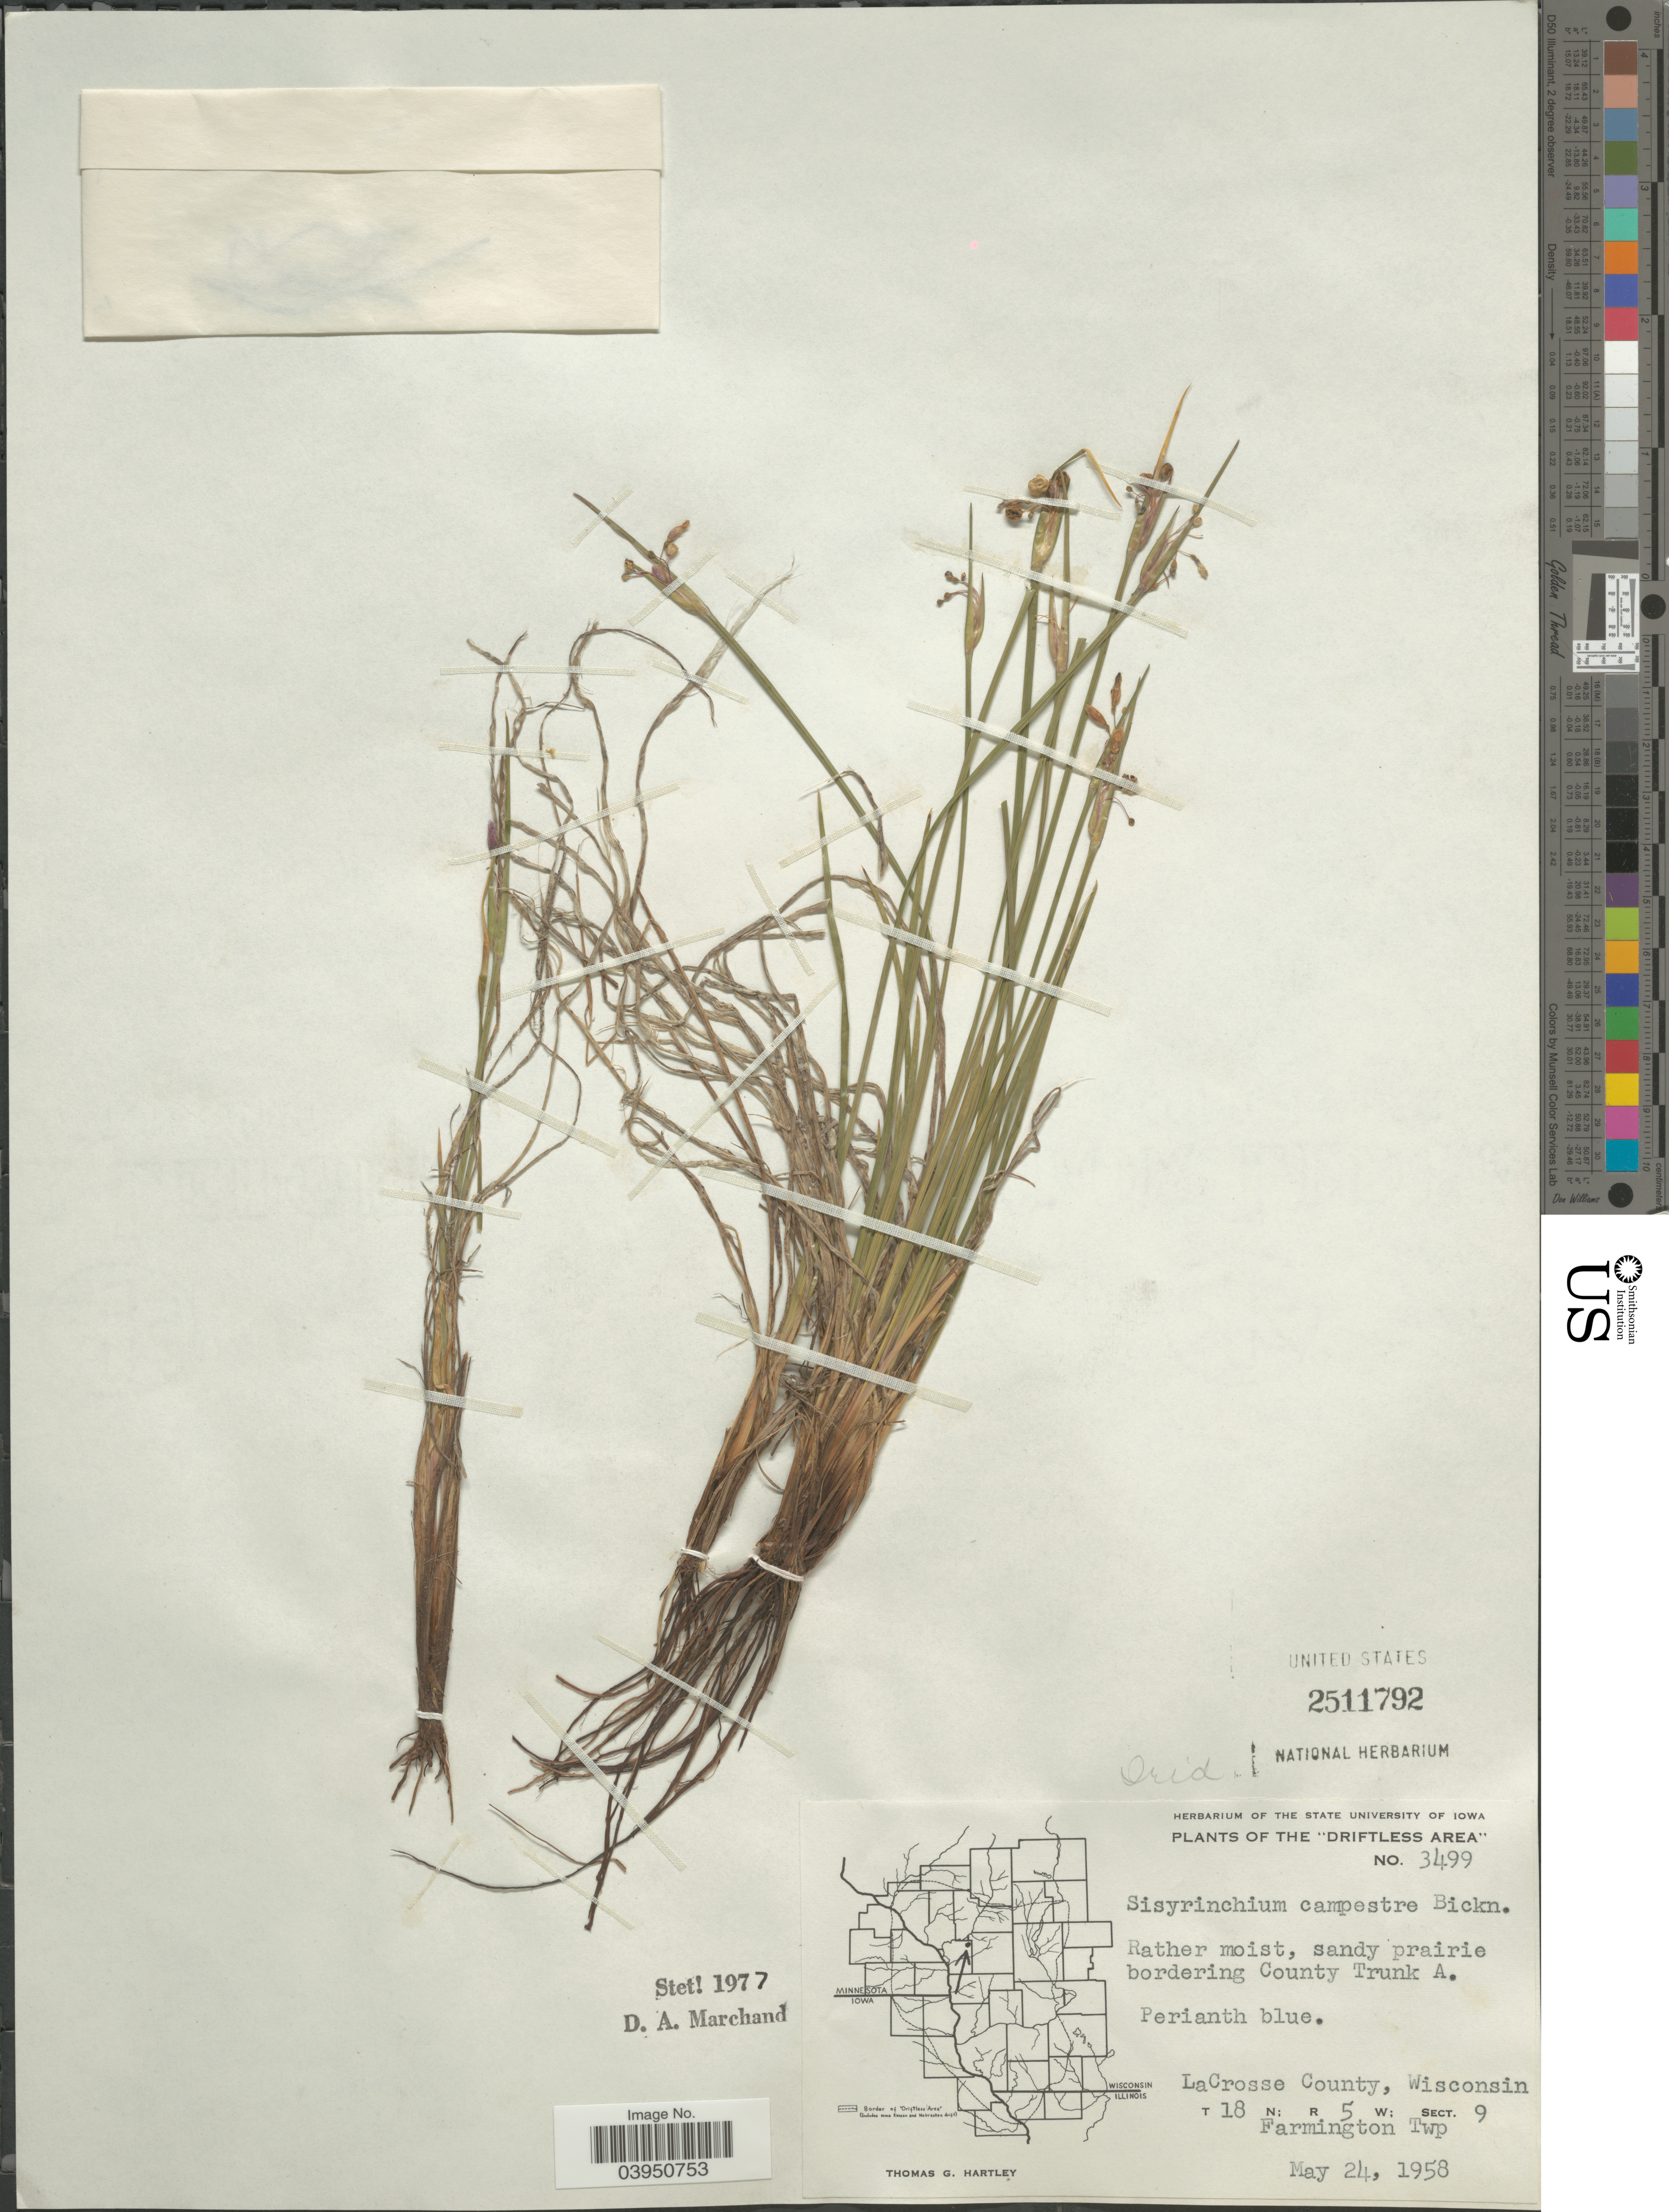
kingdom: Plantae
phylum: Tracheophyta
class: Liliopsida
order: Asparagales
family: Iridaceae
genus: Sisyrinchium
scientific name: Sisyrinchium campestre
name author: E.P. Bicknell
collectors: T. G. Hartley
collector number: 3499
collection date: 1958-05-24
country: United States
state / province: Wisconsin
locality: The "Driftless Area". Bordering County Trunk A. LaCrosse County. T 18 N: R 5 W: Sect. 9. Farmington Twp.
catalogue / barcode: US 2511792